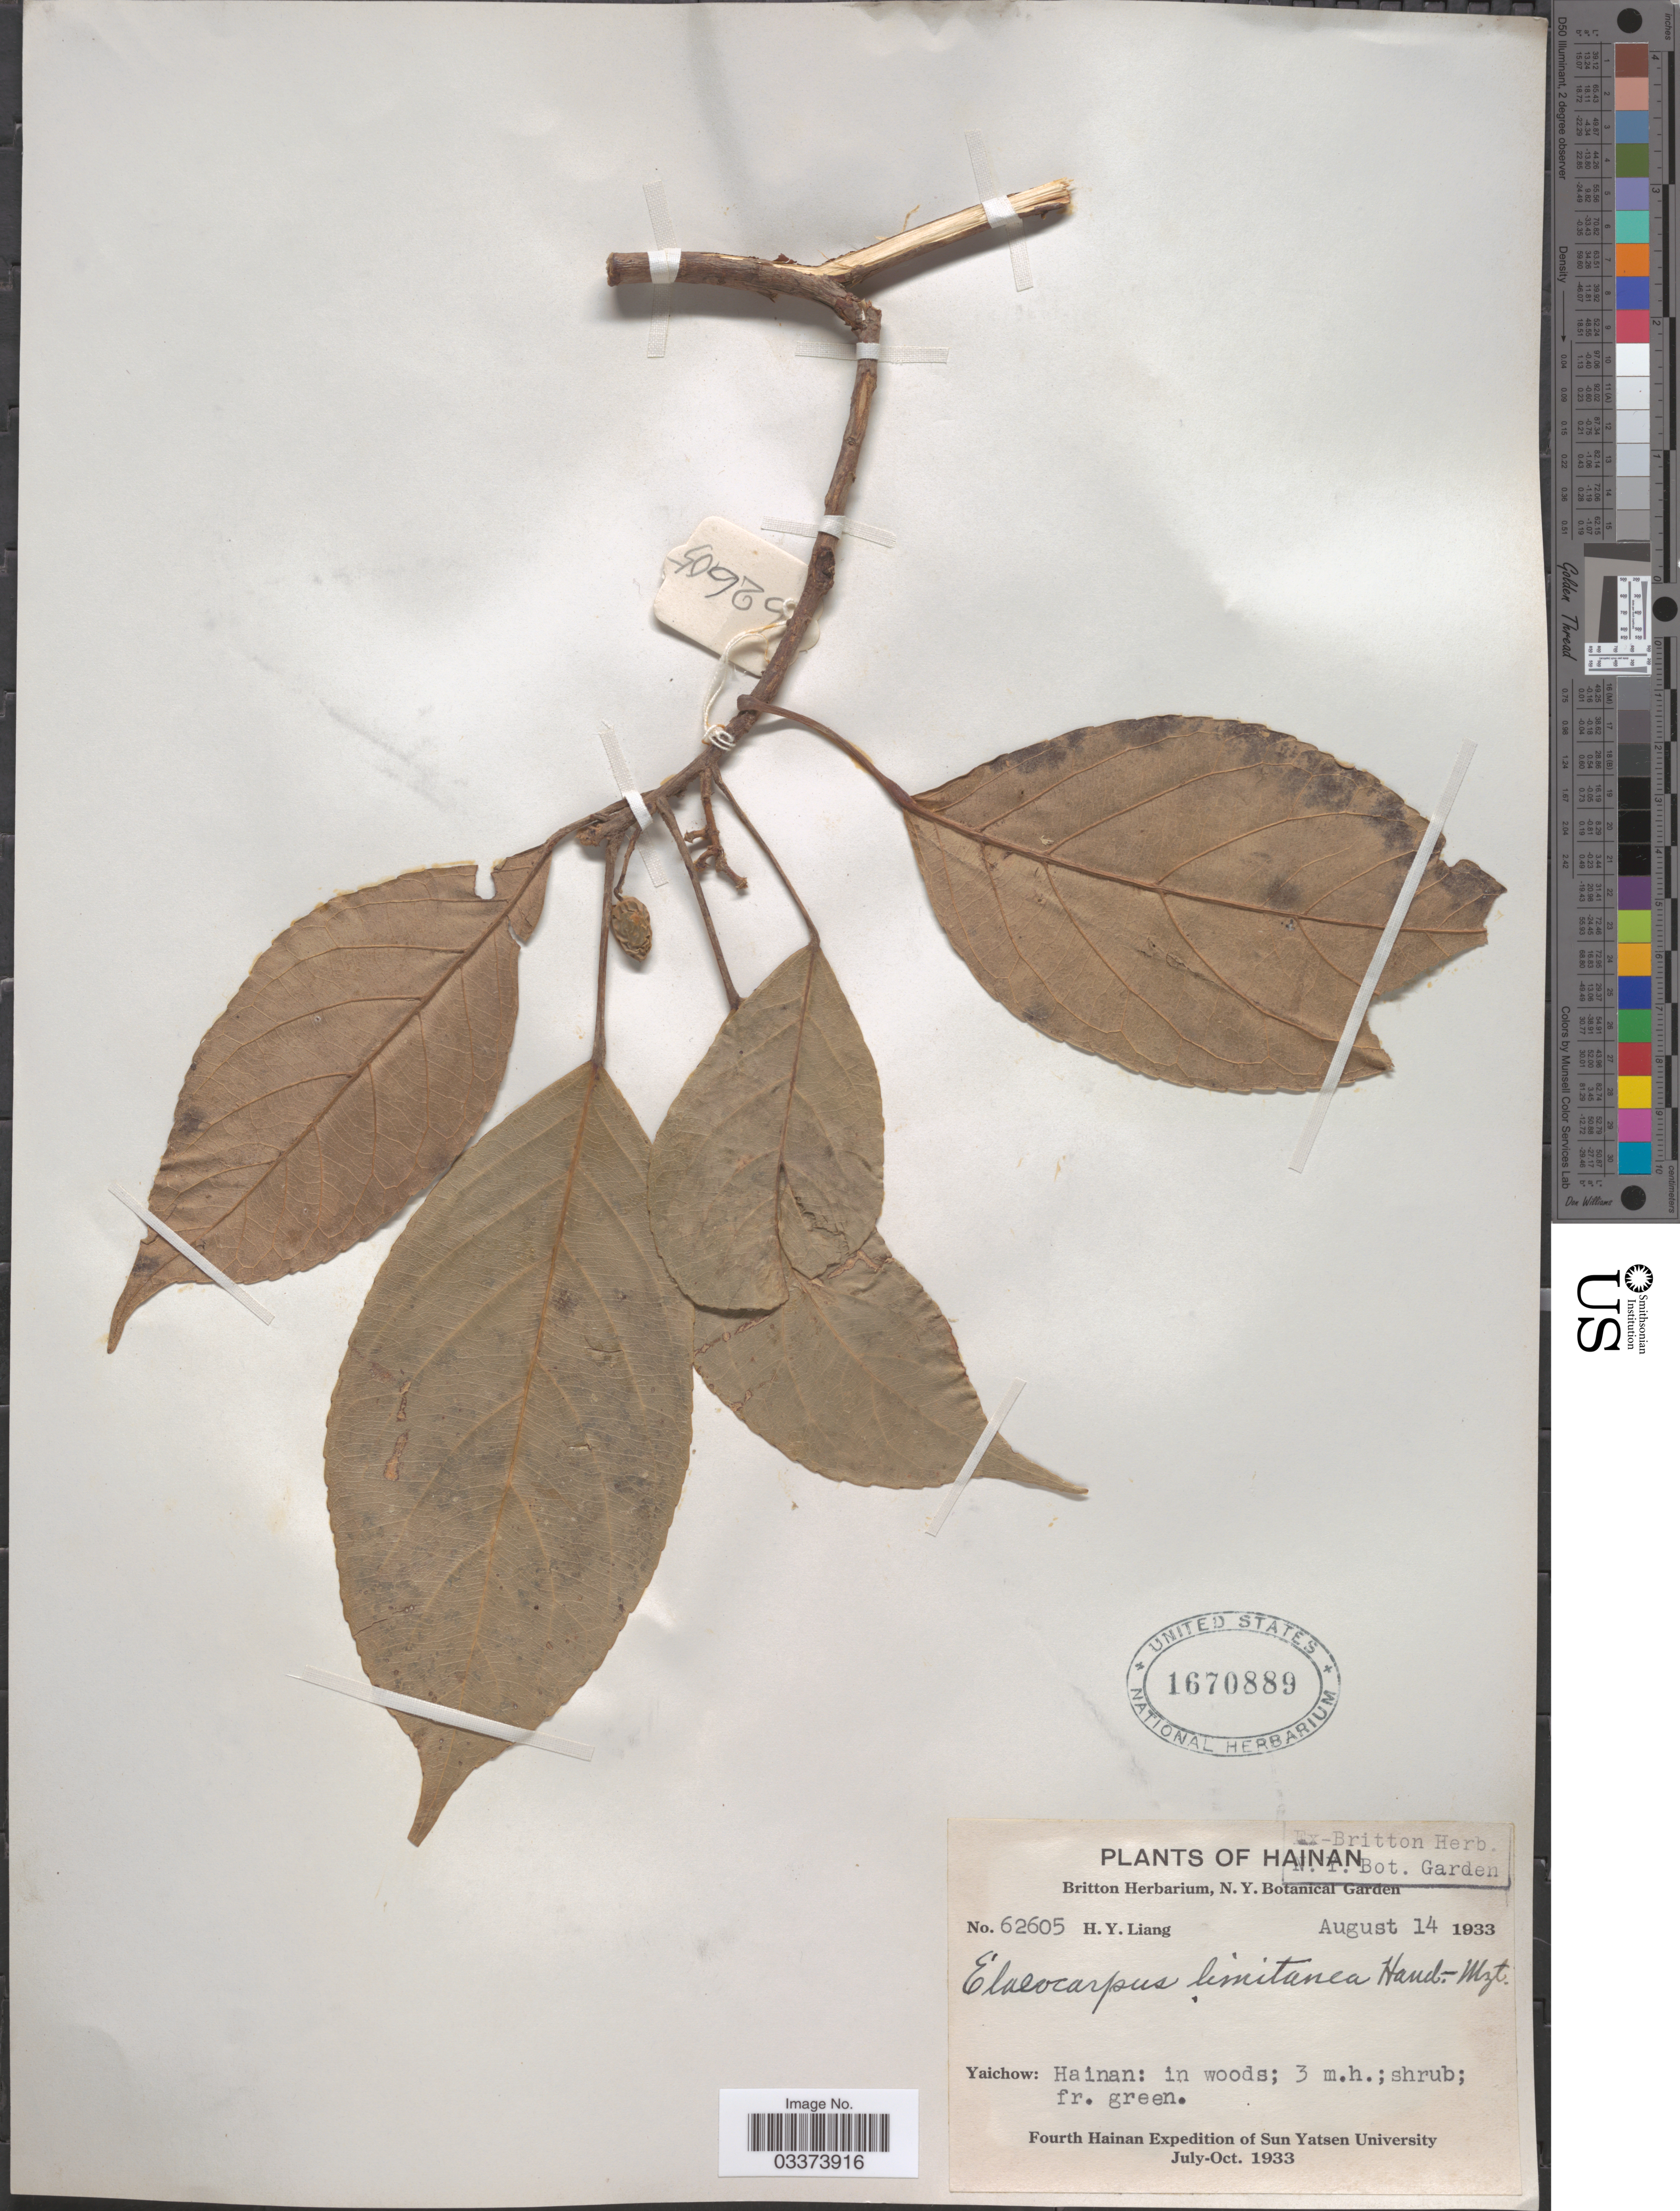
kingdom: Plantae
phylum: Tracheophyta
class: Magnoliopsida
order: Oxalidales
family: Elaeocarpaceae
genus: Elaeocarpus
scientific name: Elaeocarpus limitaneus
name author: Hand.-Mazz.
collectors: H. Y. Liang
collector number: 62605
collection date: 1933-08-14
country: China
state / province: Hainan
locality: Yaichow.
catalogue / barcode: US 1670889